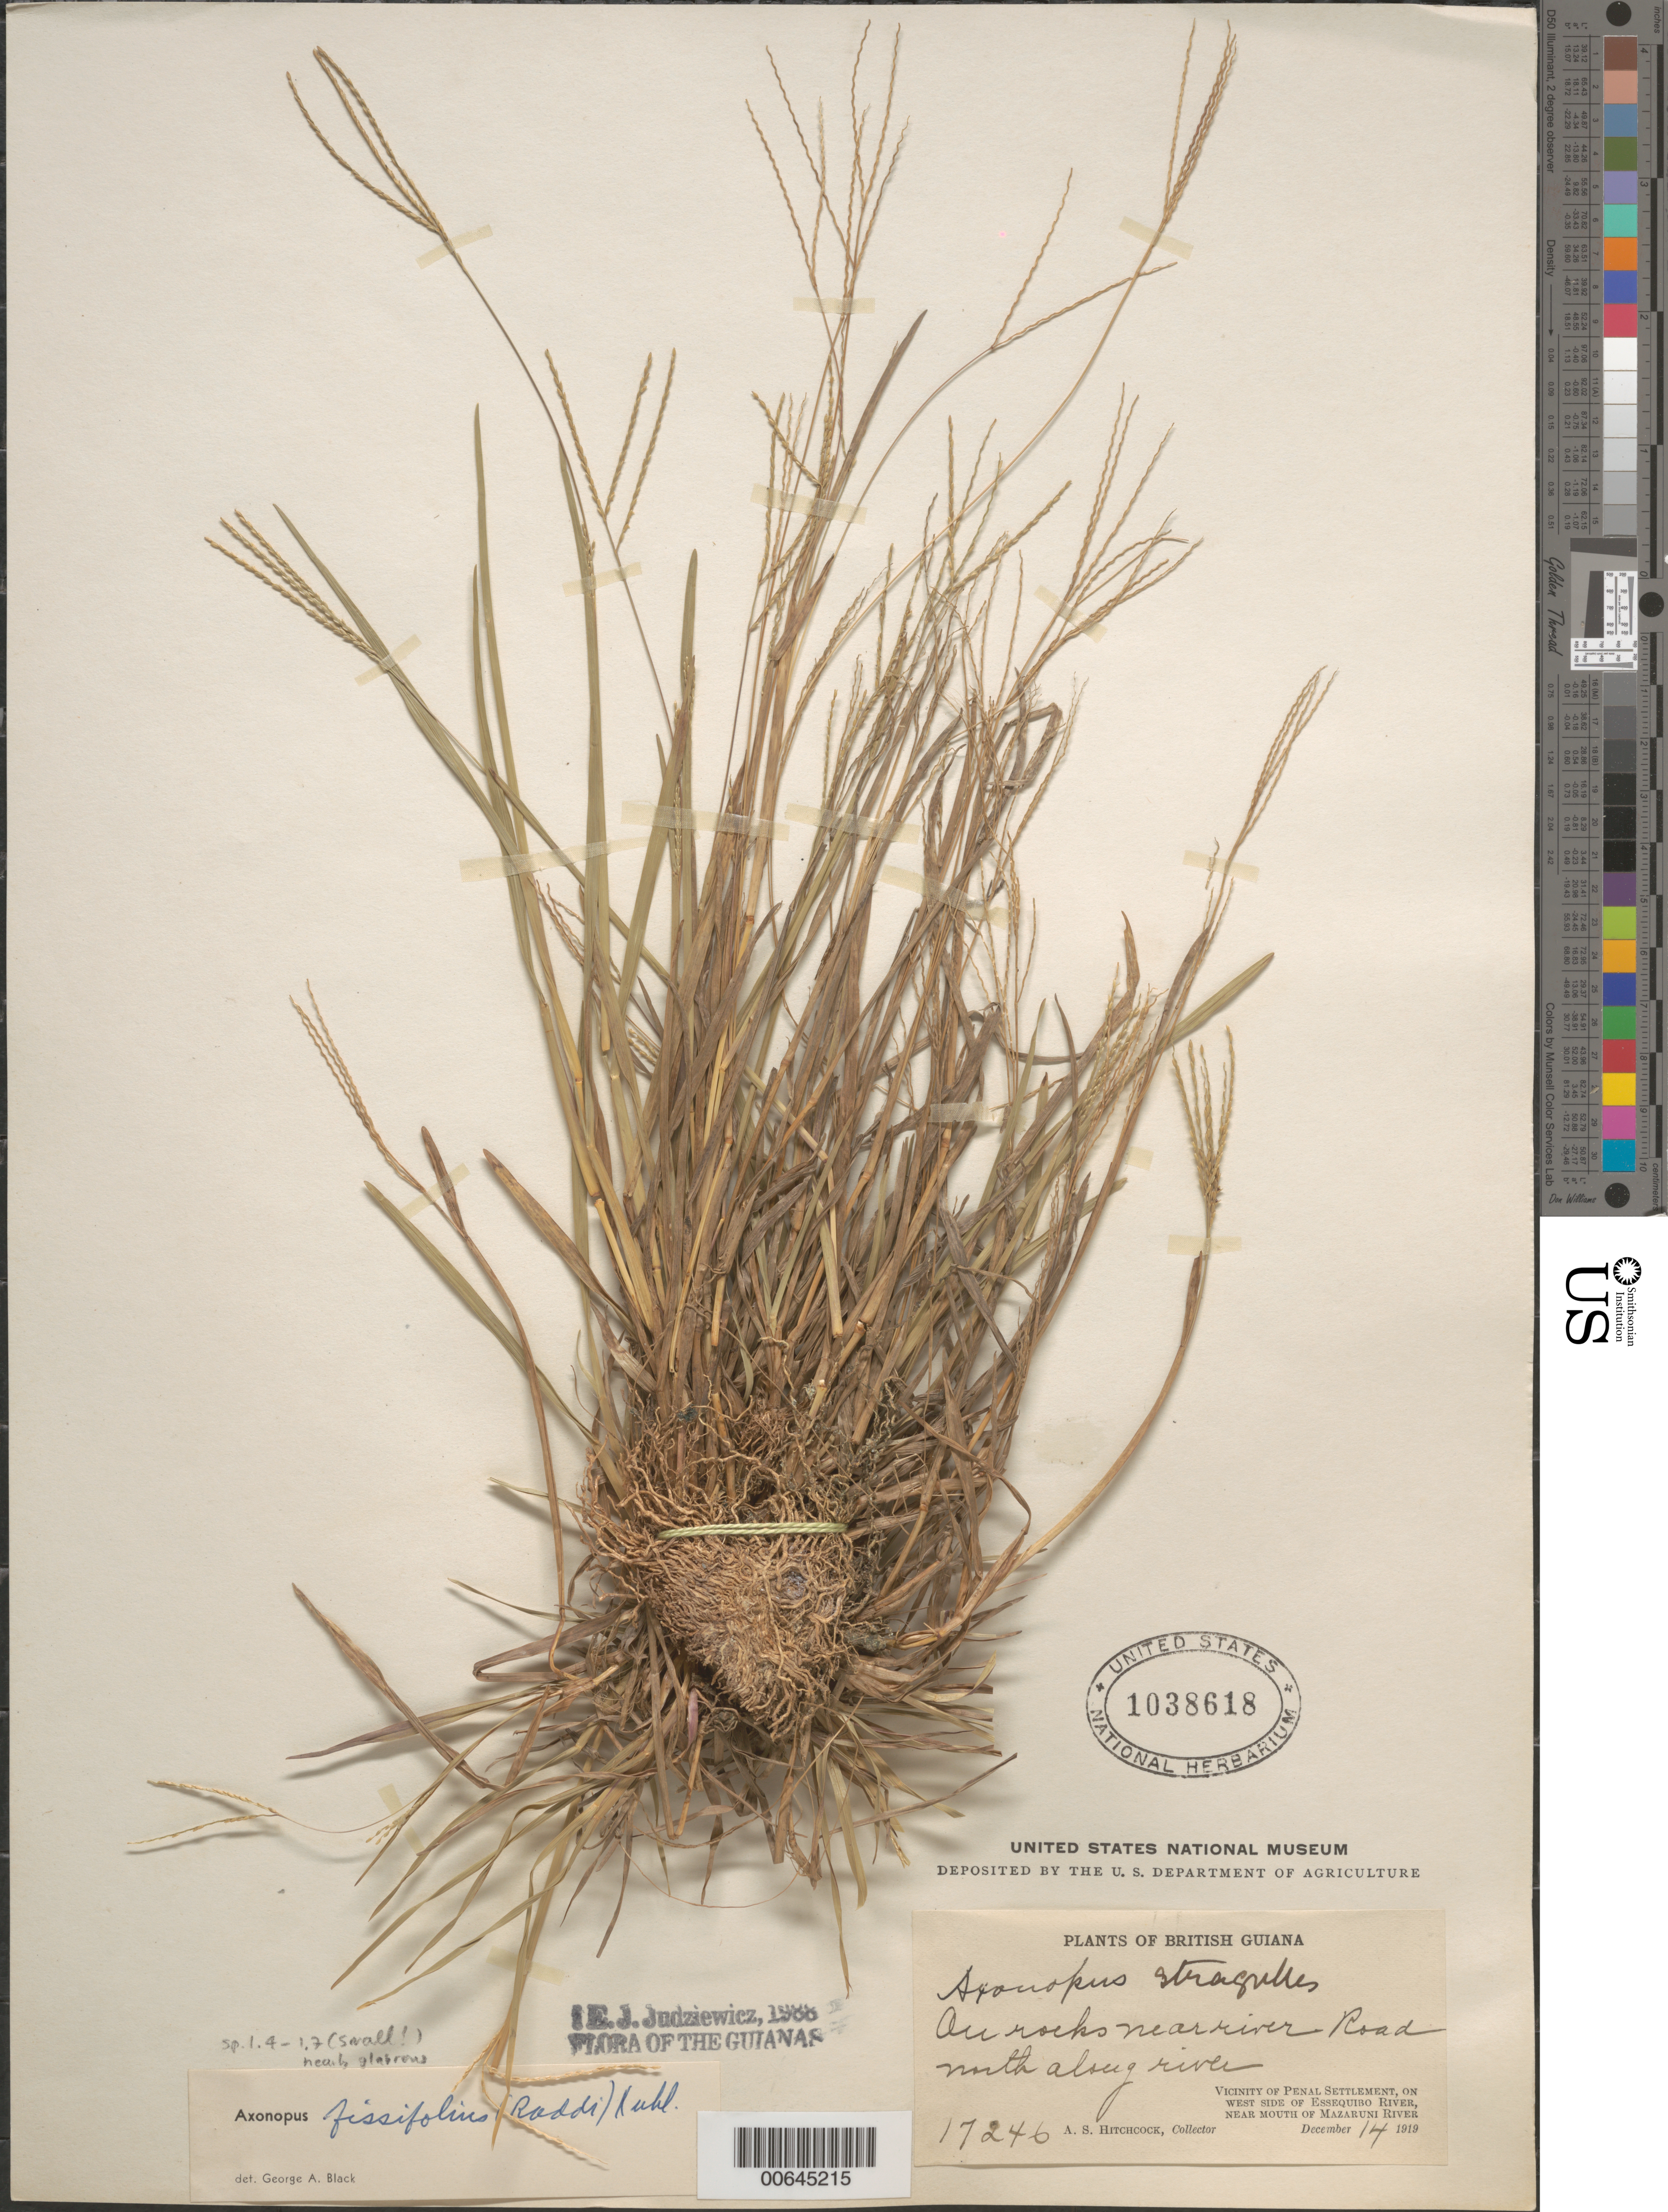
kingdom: Plantae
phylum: Tracheophyta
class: Liliopsida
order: Poales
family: Poaceae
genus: Axonopus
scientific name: Axonopus fissifolius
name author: (Raddi) Kuhlm.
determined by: Judziewicz, E. J.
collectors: A. S. Hitchcock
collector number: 17246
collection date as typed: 14-Dec-19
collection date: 1919-12-14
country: Guyana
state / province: Cuyuni-Mazaruni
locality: Penal Settlement, on W side of Essequibo River, near mouth of Mazaruni River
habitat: Rocks near river road N along river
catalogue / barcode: US 1038618